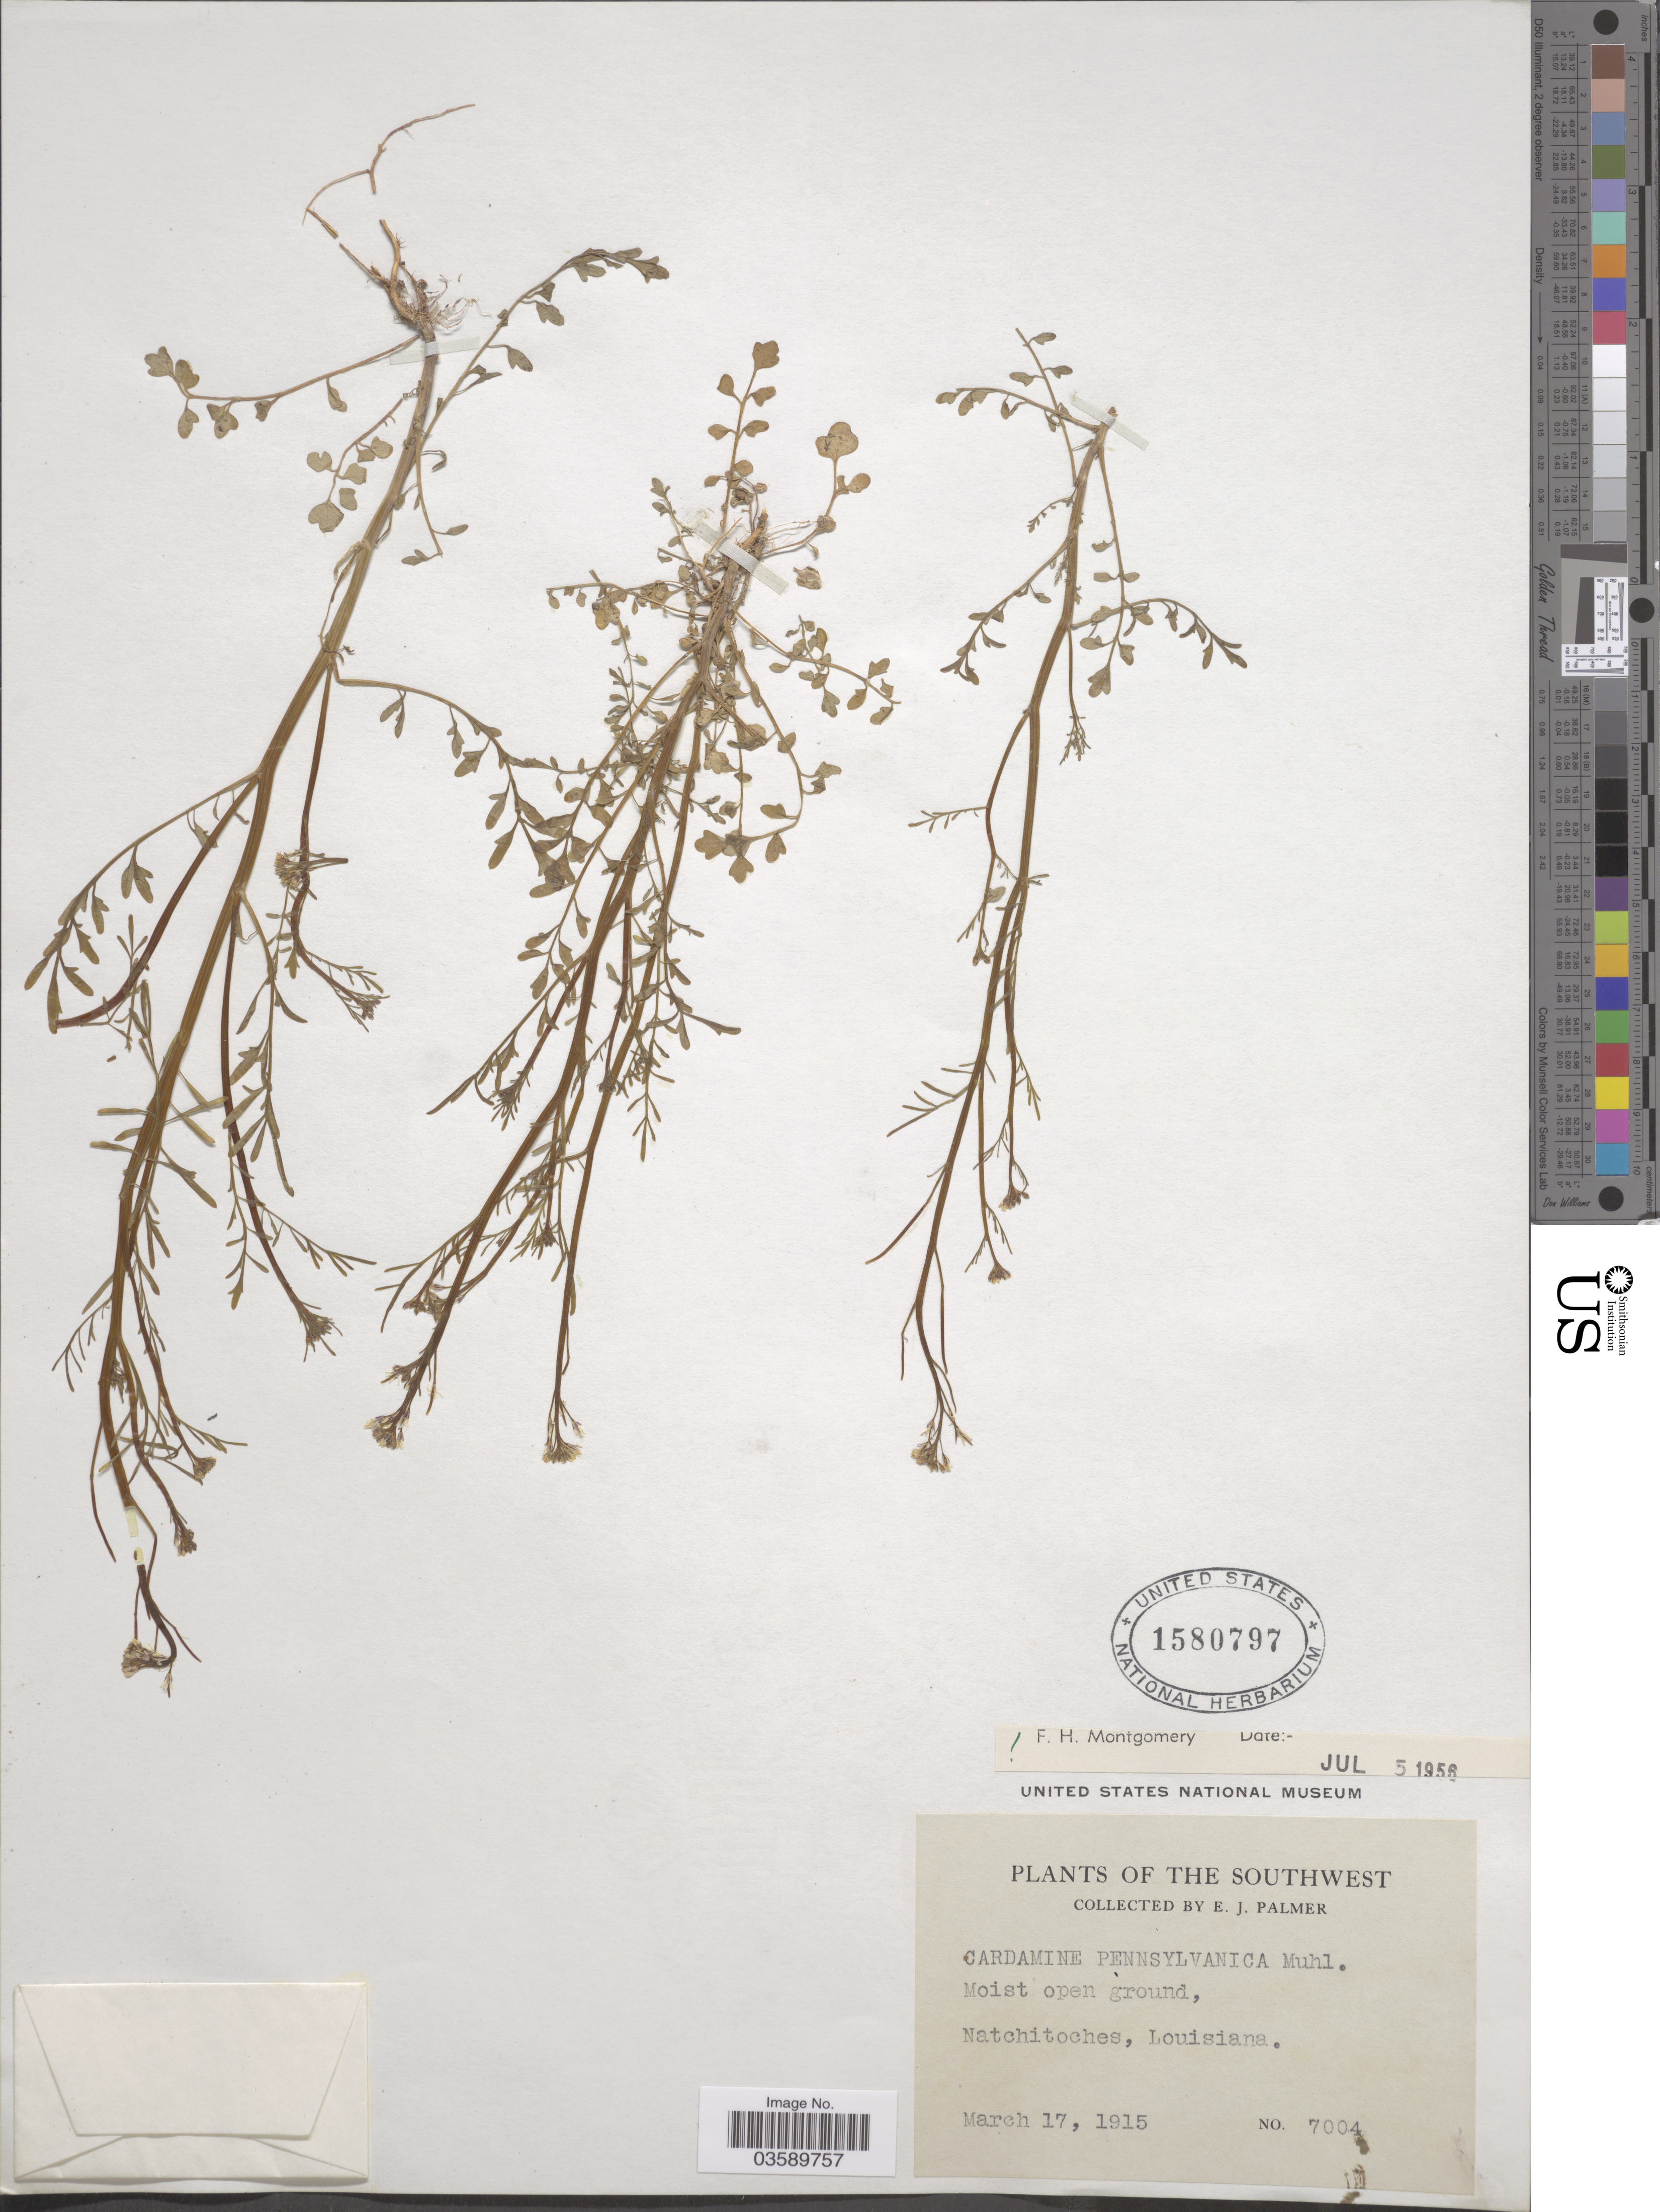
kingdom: Plantae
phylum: Tracheophyta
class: Magnoliopsida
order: Brassicales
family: Brassicaceae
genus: Cardamine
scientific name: Cardamine pensylvanica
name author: Muhl. ex Willd.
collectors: E. J. Palmer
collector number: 7004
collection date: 1915-03-17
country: United States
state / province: Louisiana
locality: The Southwest. Natchitoches.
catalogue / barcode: US 1580797